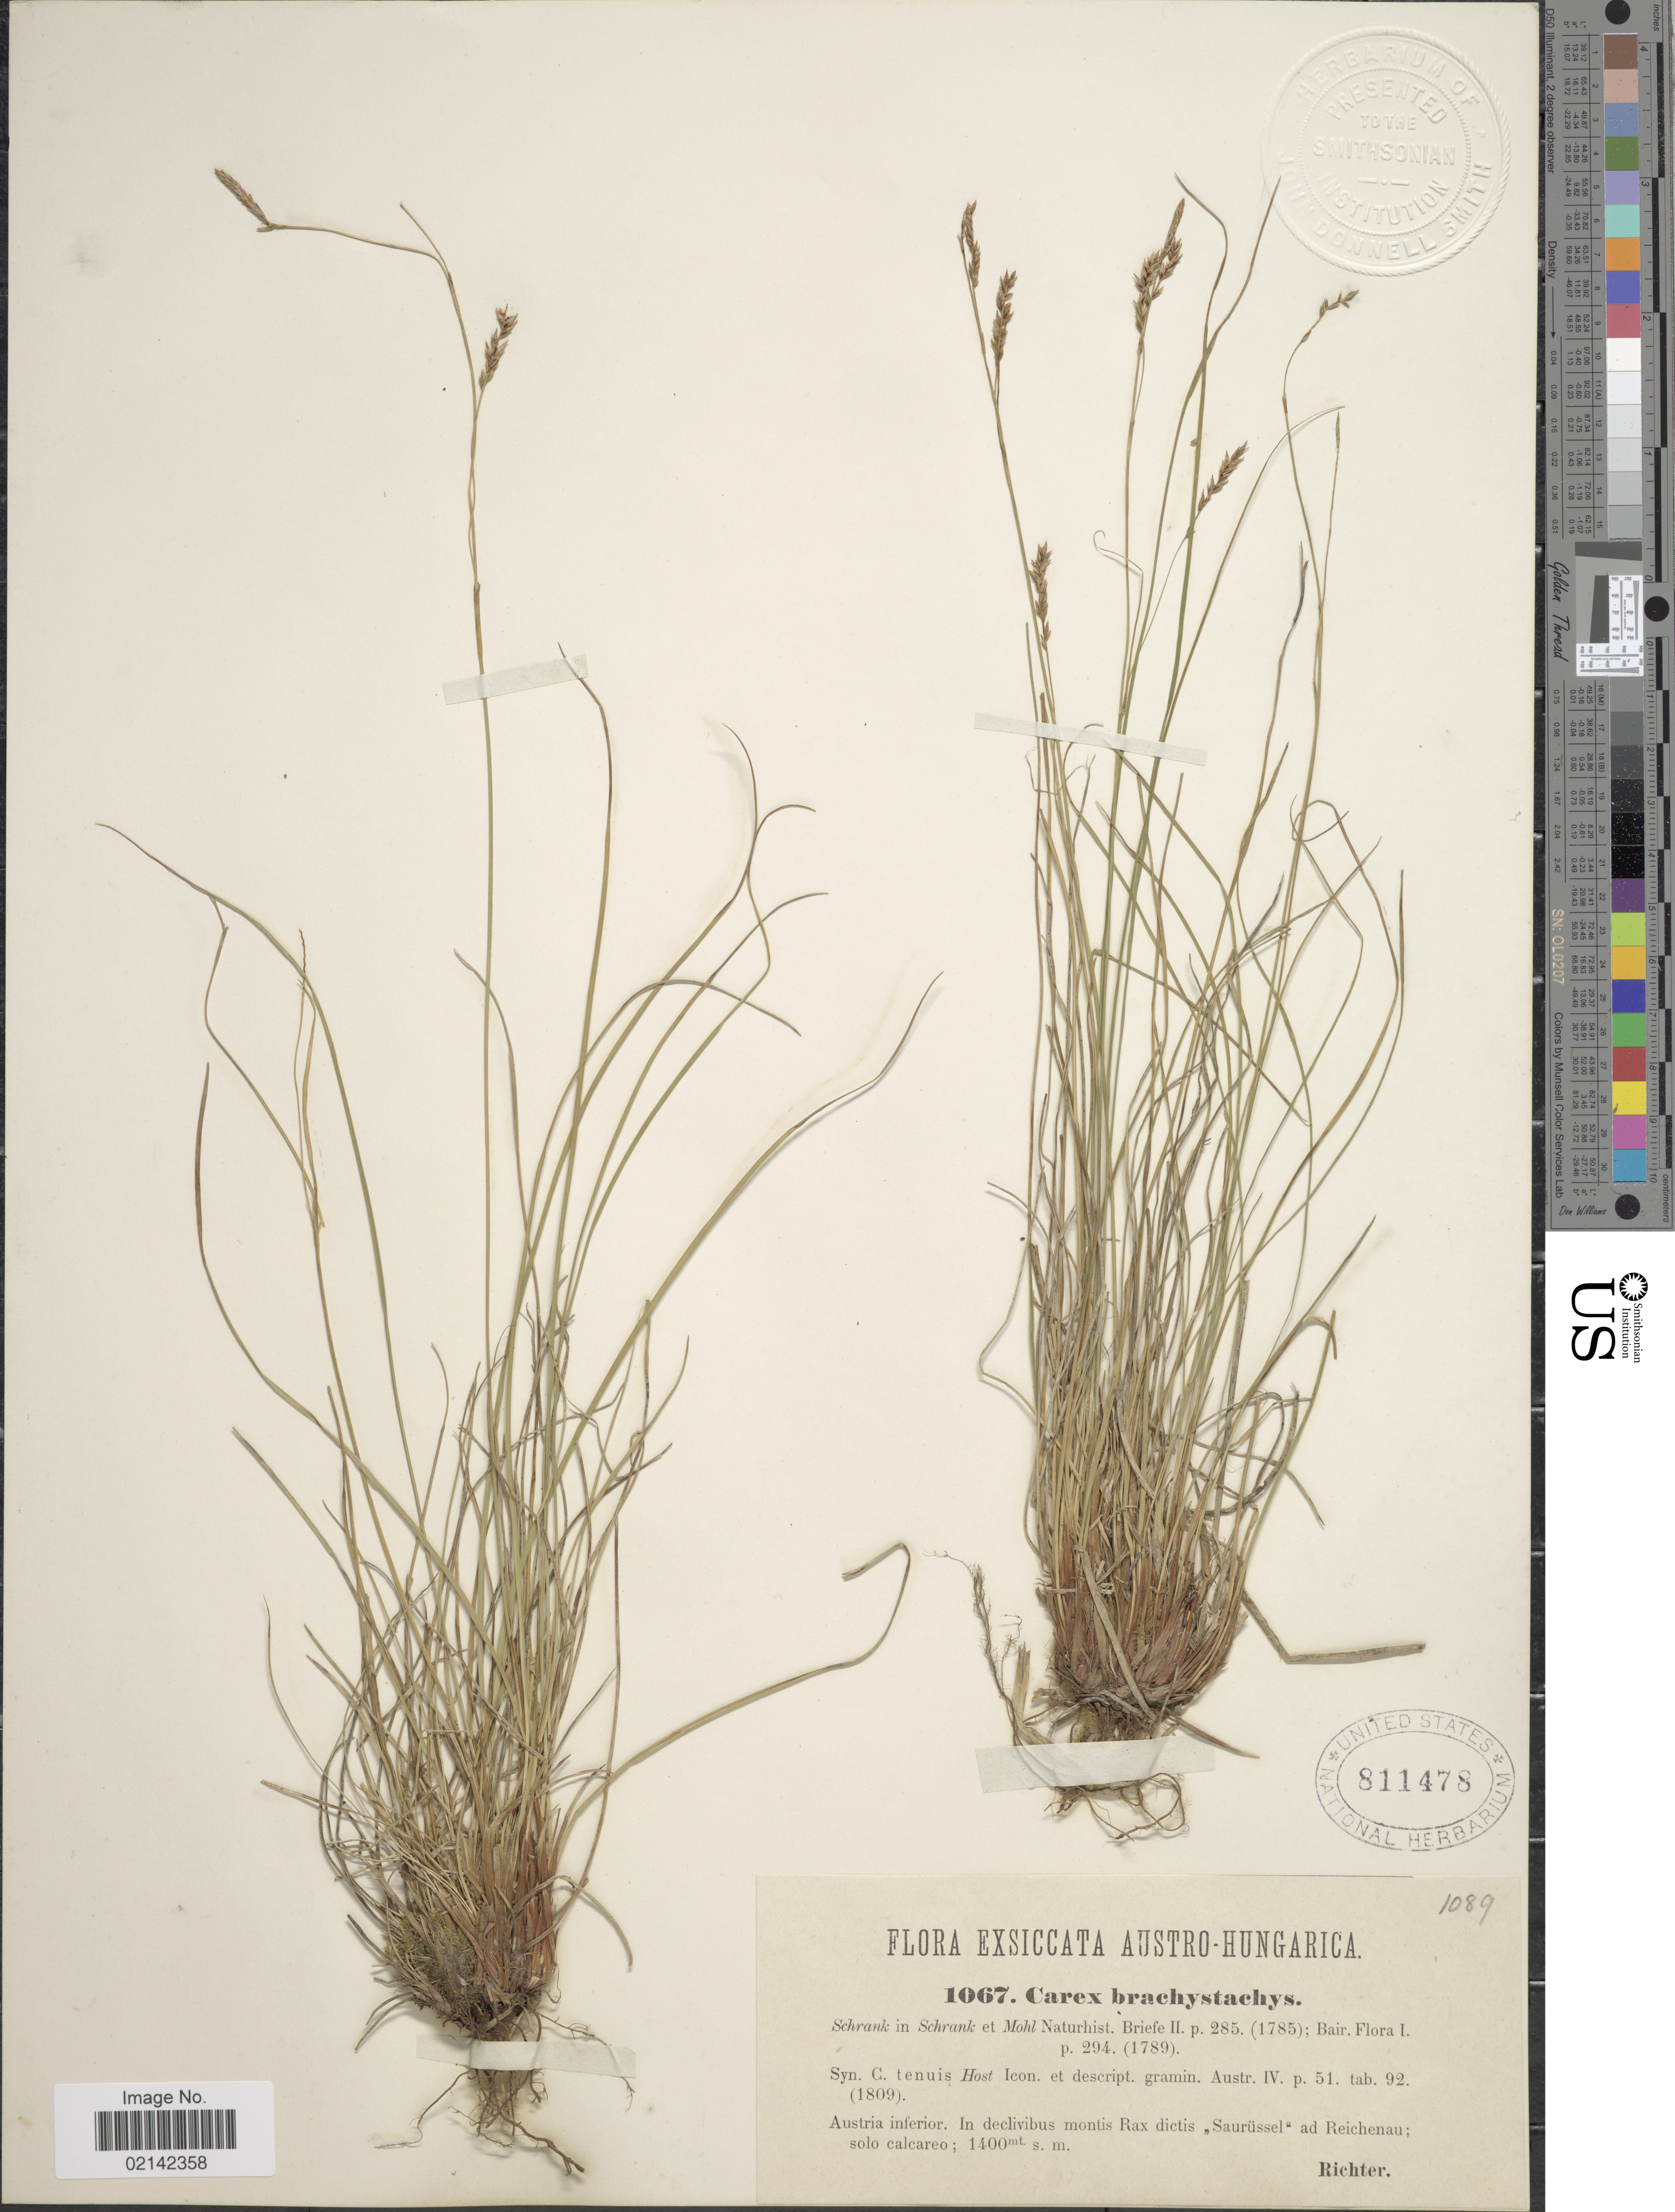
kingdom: Plantae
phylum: Tracheophyta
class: Liliopsida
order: Poales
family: Cyperaceae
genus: Carex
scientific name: Carex brachystachys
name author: Schrank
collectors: -- Richter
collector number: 1067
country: Austria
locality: Austro-Hungarica. montis Rax dictis Saurüssel ad Reichenau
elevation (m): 1400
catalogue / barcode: US 811478